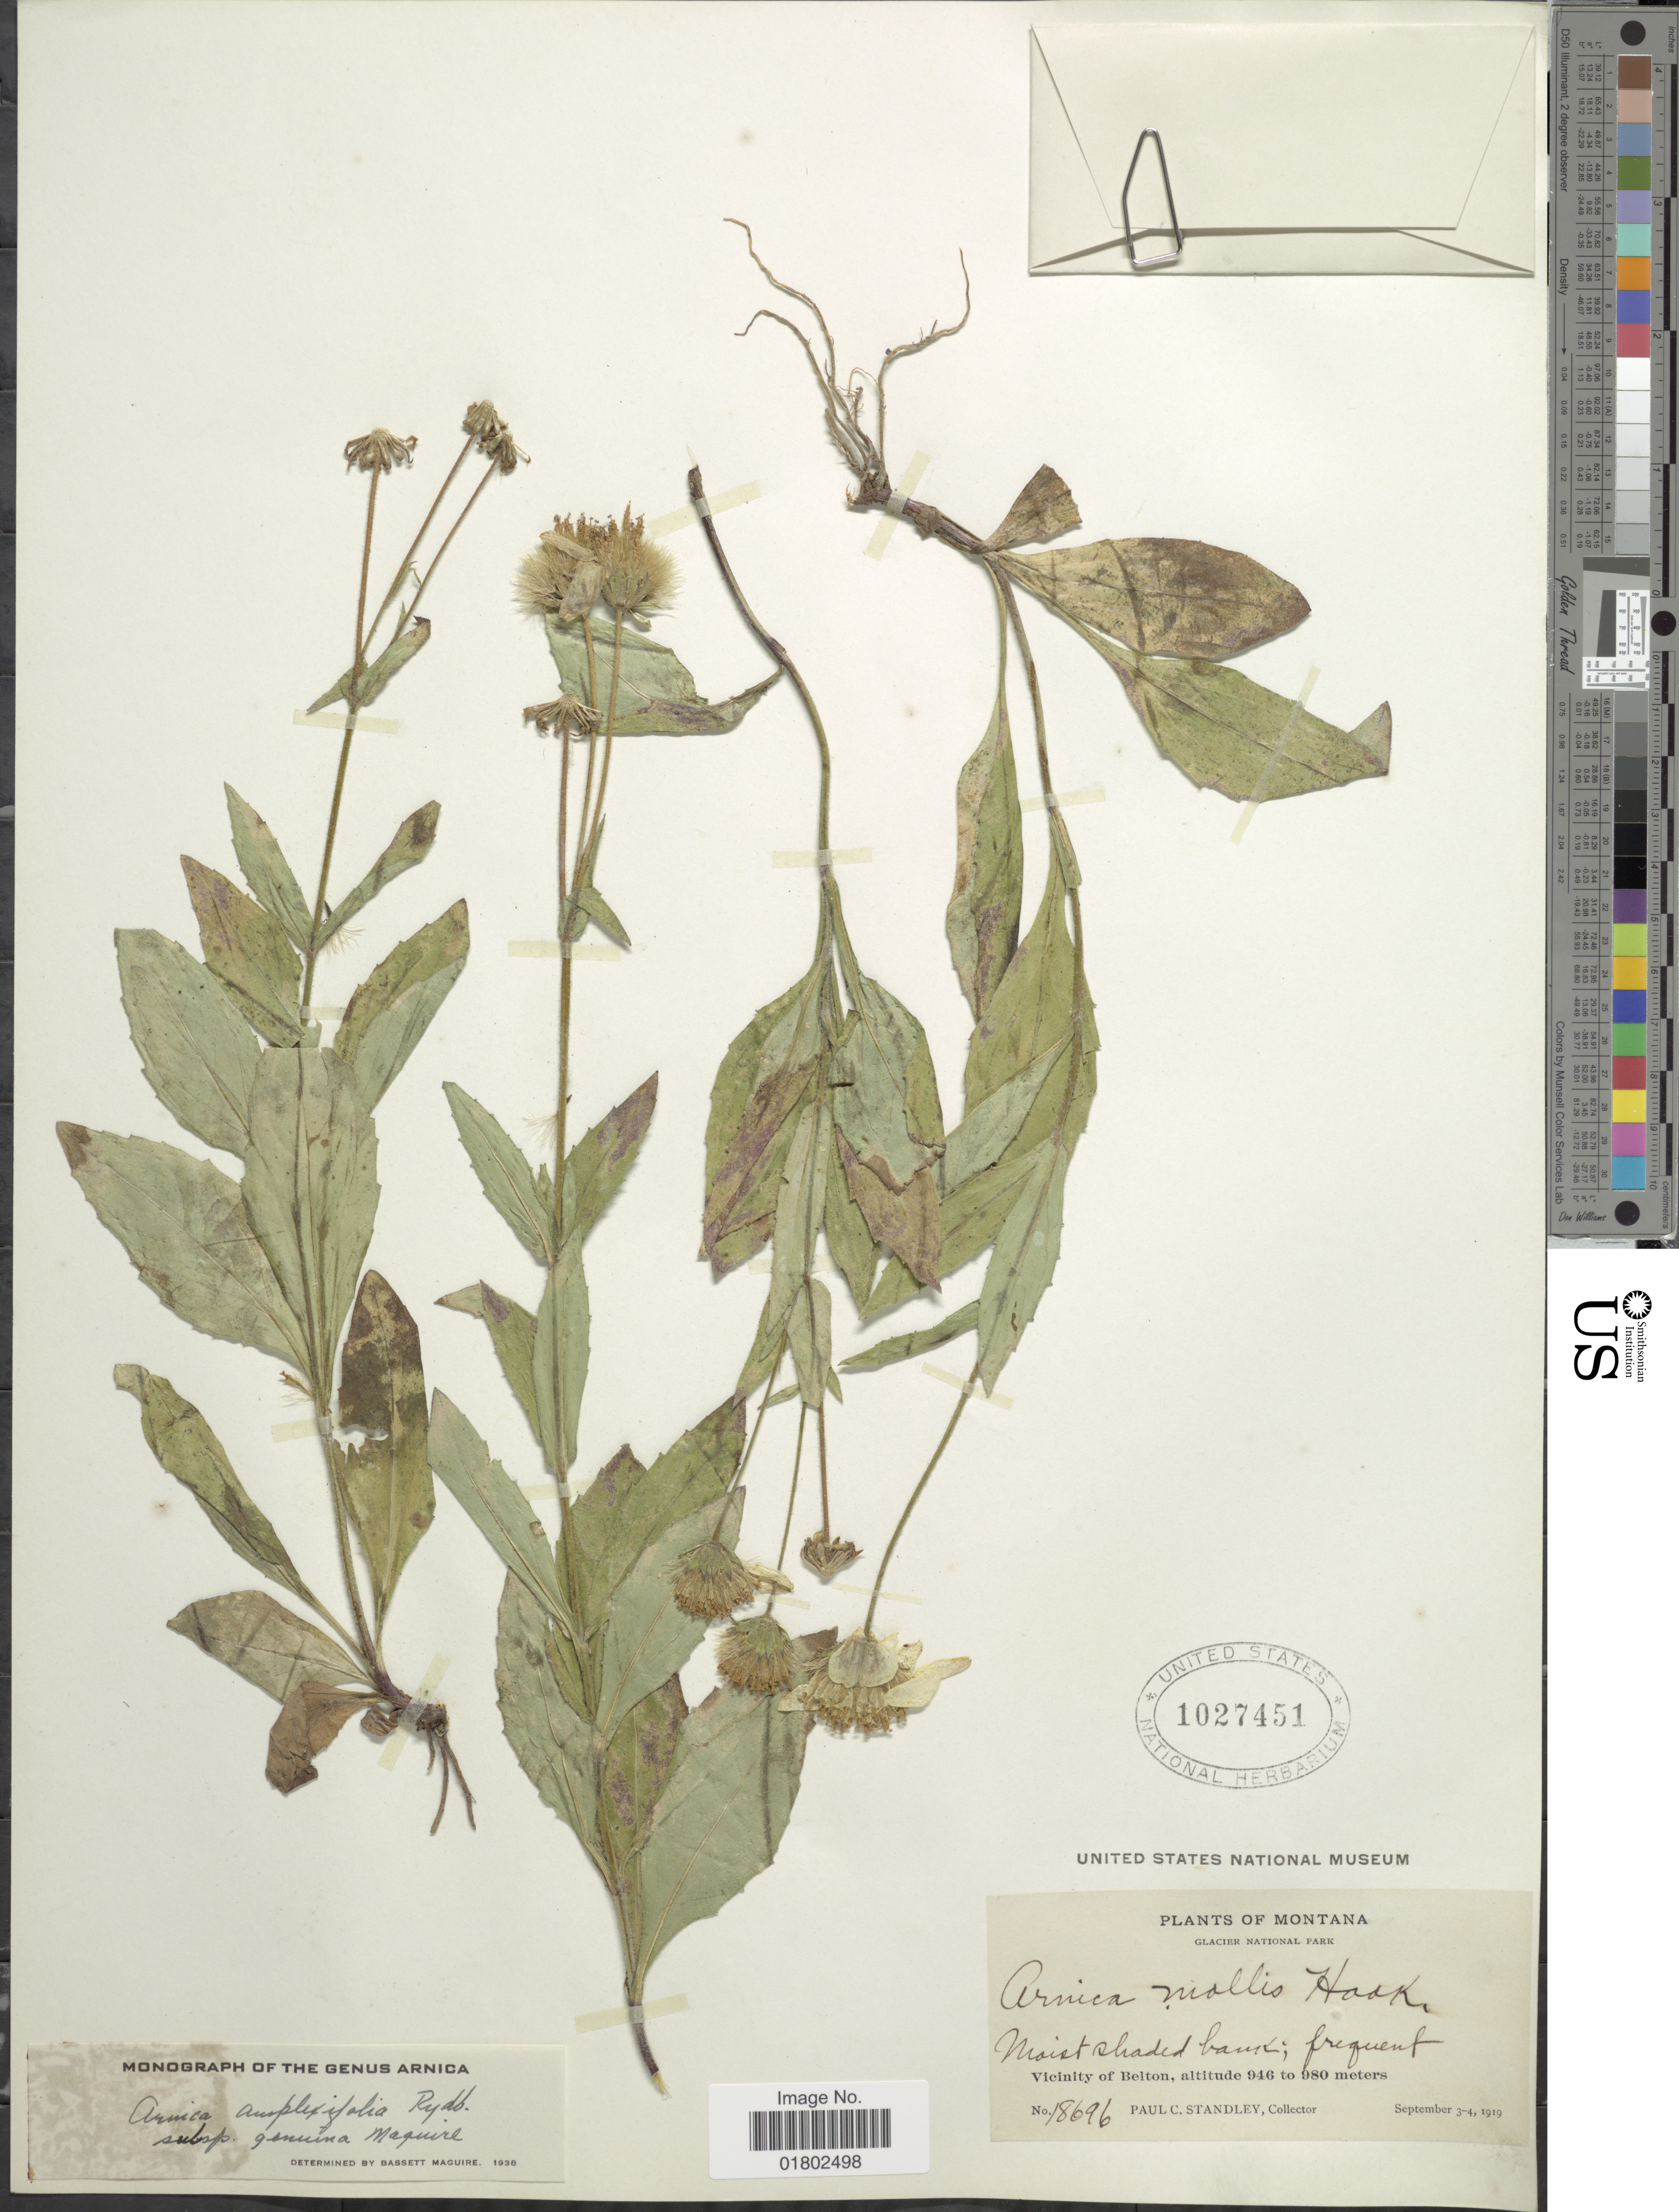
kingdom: Plantae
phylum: Tracheophyta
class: Magnoliopsida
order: Asterales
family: Asteraceae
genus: Arnica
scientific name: Arnica amplexifolia subsp. genuina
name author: Maguire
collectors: P. C. Standley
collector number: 18696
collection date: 1919-09-03/1919-09-04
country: United States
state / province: Montana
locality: Vicinity of Belton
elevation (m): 946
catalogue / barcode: US 1027451